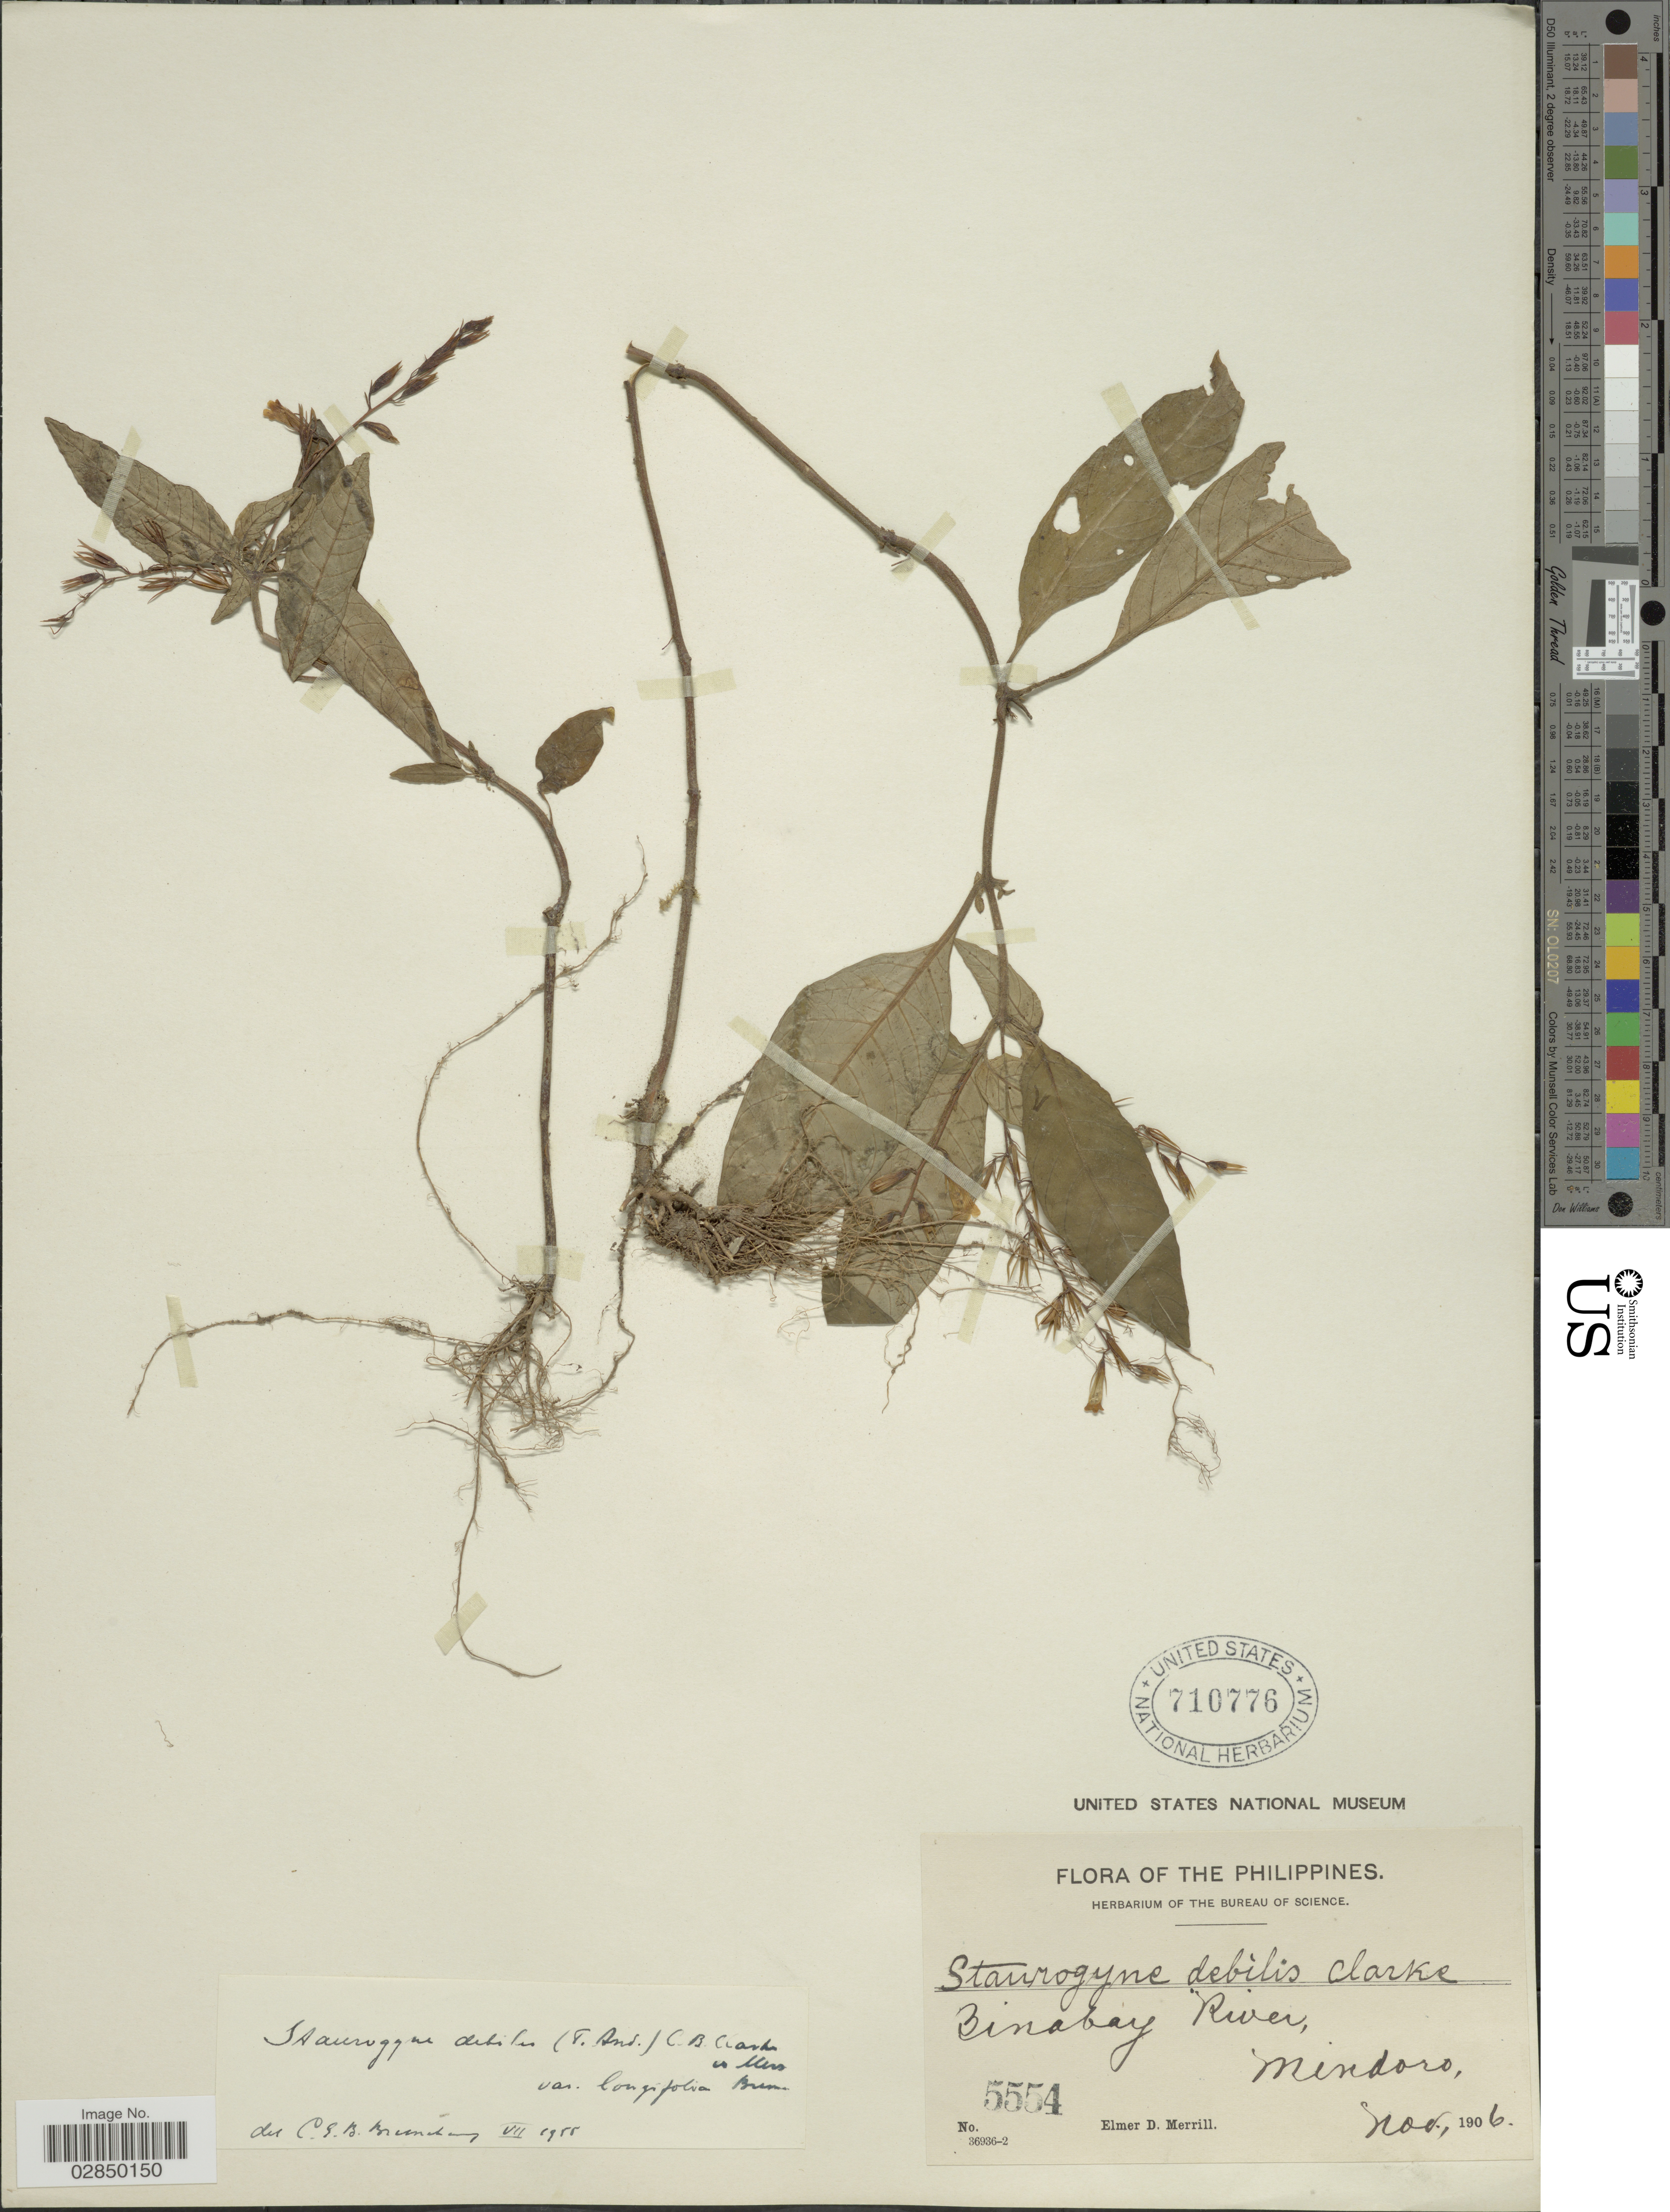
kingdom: Plantae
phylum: Tracheophyta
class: Magnoliopsida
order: Lamiales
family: Acanthaceae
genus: Staurogyne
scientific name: Staurogyne debilis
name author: (T. Anderson) C.B. Clarke ex Merr.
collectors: E. D. Merrill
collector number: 5554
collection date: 1906-11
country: Philippines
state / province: Mimaropa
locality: Binabay River, Mindoro.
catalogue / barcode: US 710776